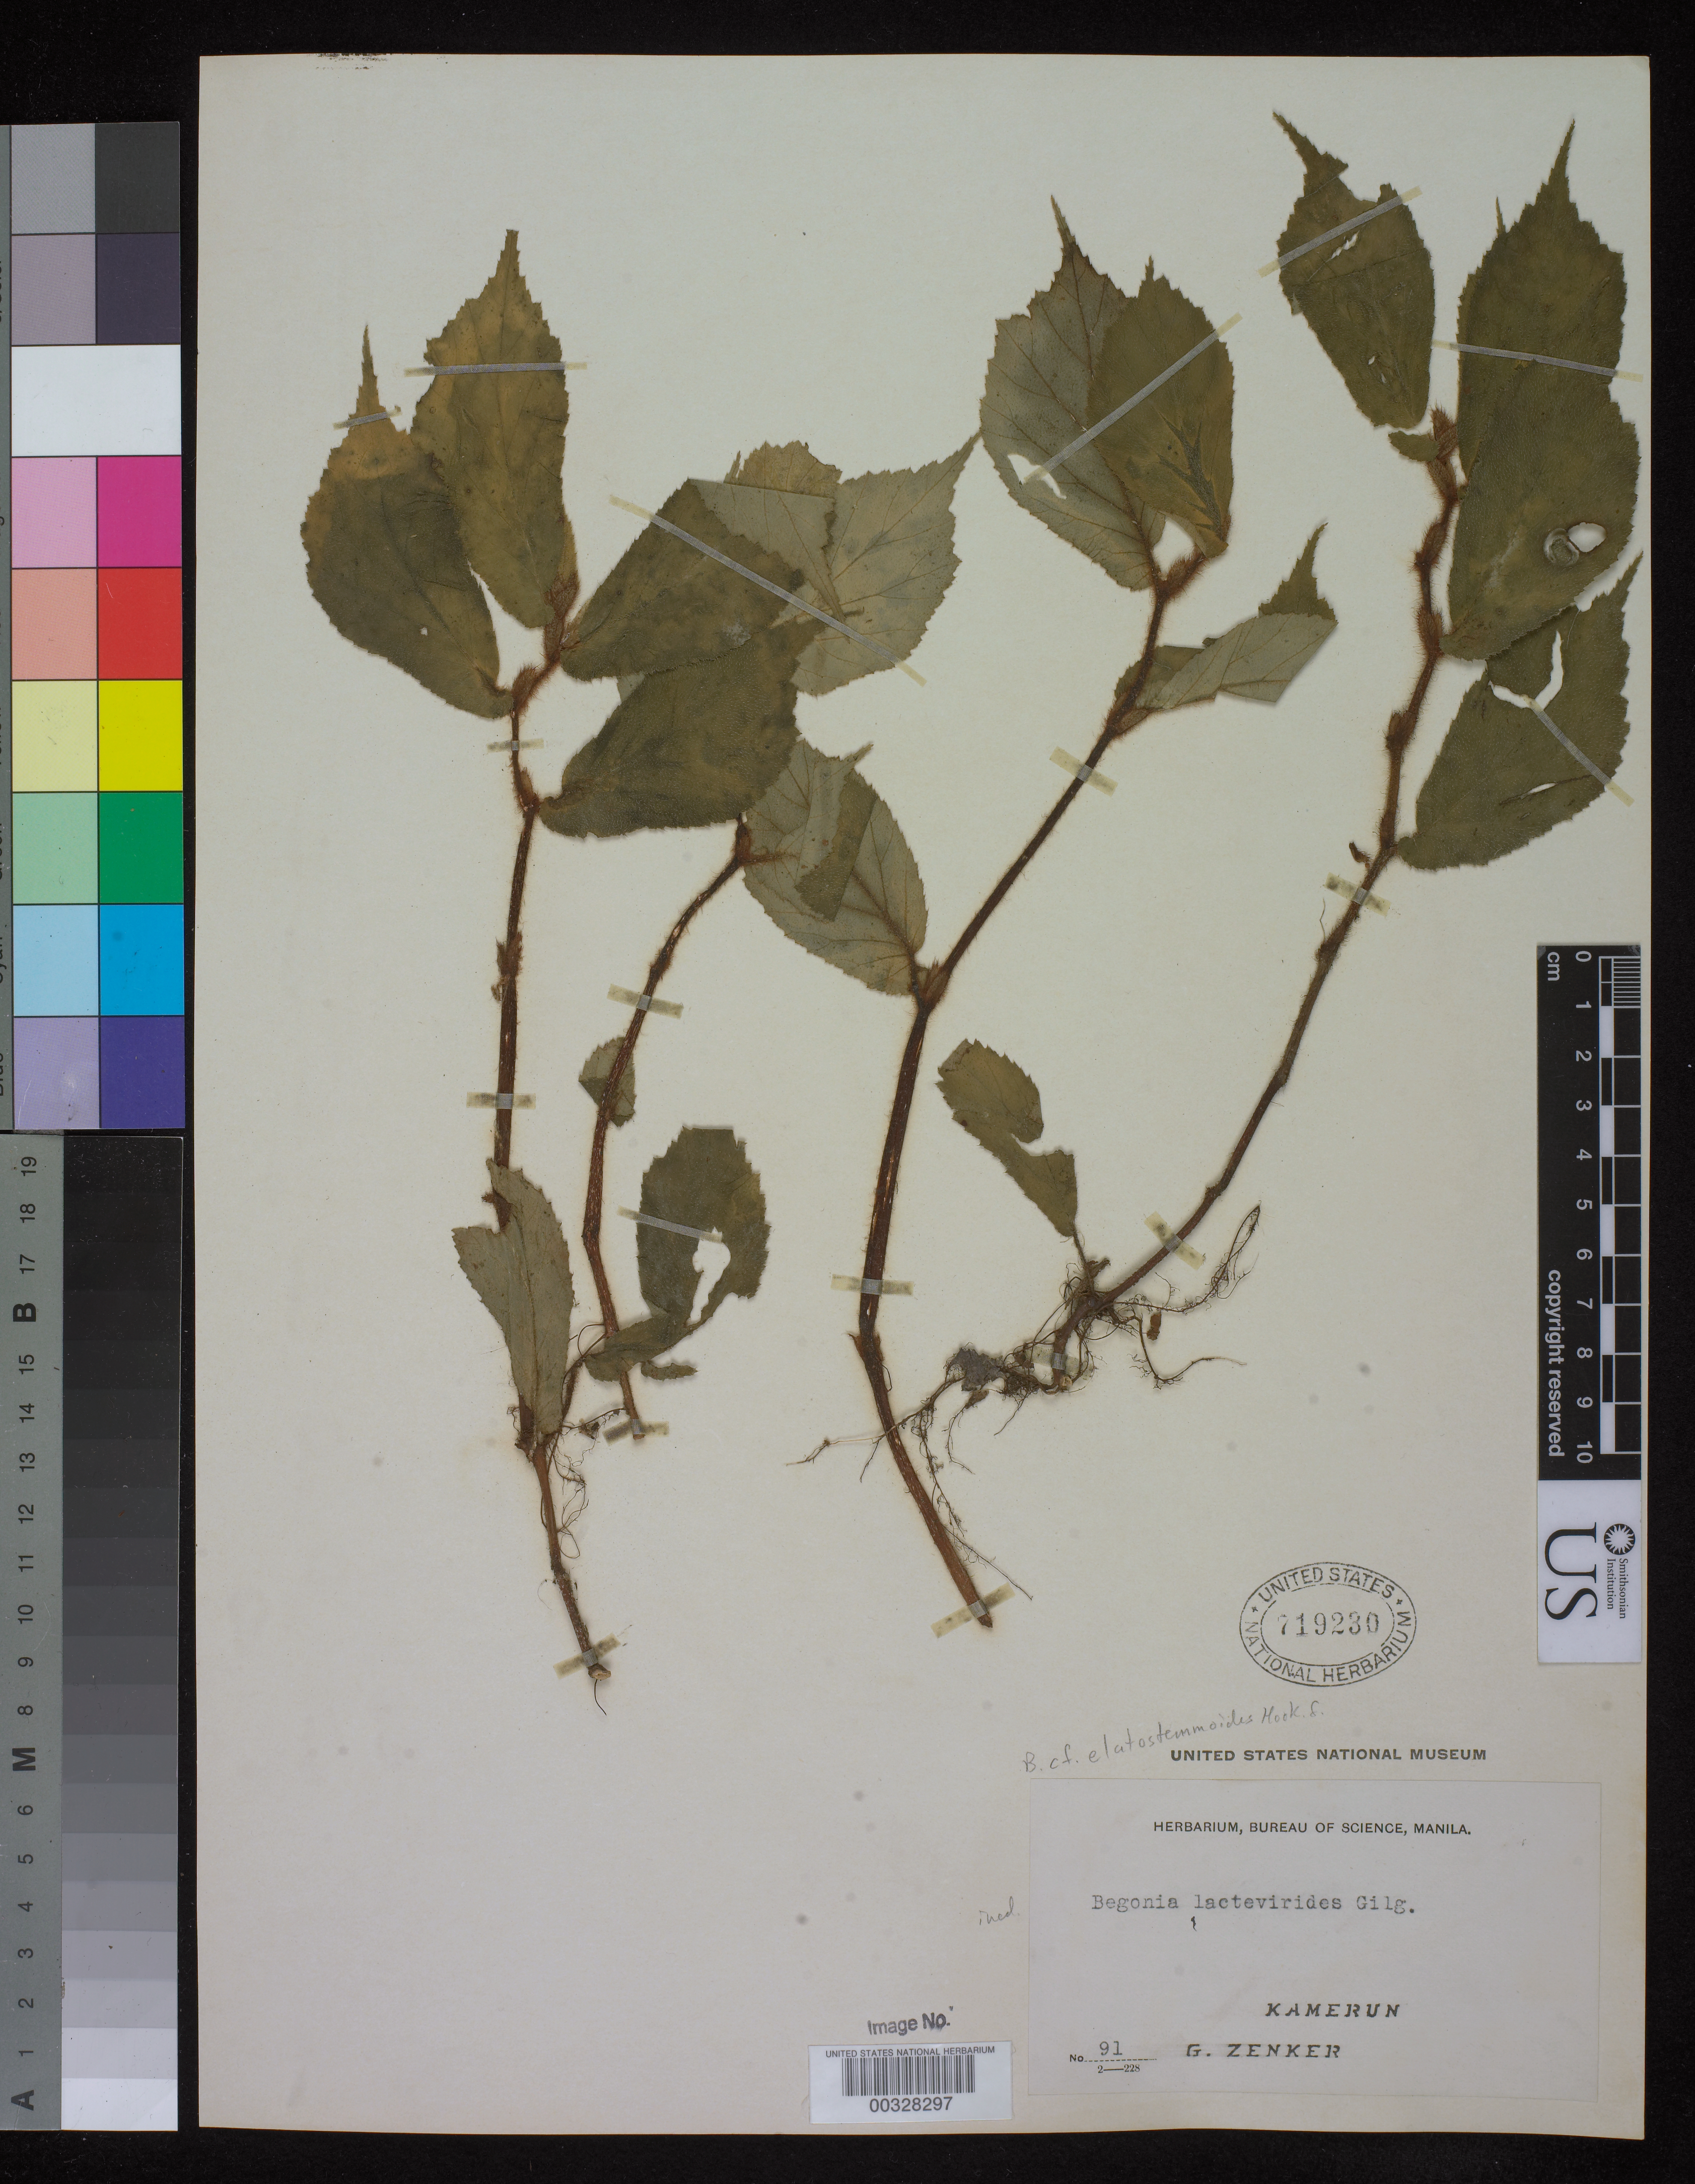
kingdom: Plantae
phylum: Tracheophyta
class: Magnoliopsida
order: Cucurbitales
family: Begoniaceae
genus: Begonia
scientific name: Begonia lactea-viridis Gilg ined.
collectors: G. A. Zenker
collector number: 91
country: Cameroon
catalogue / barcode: US 719230